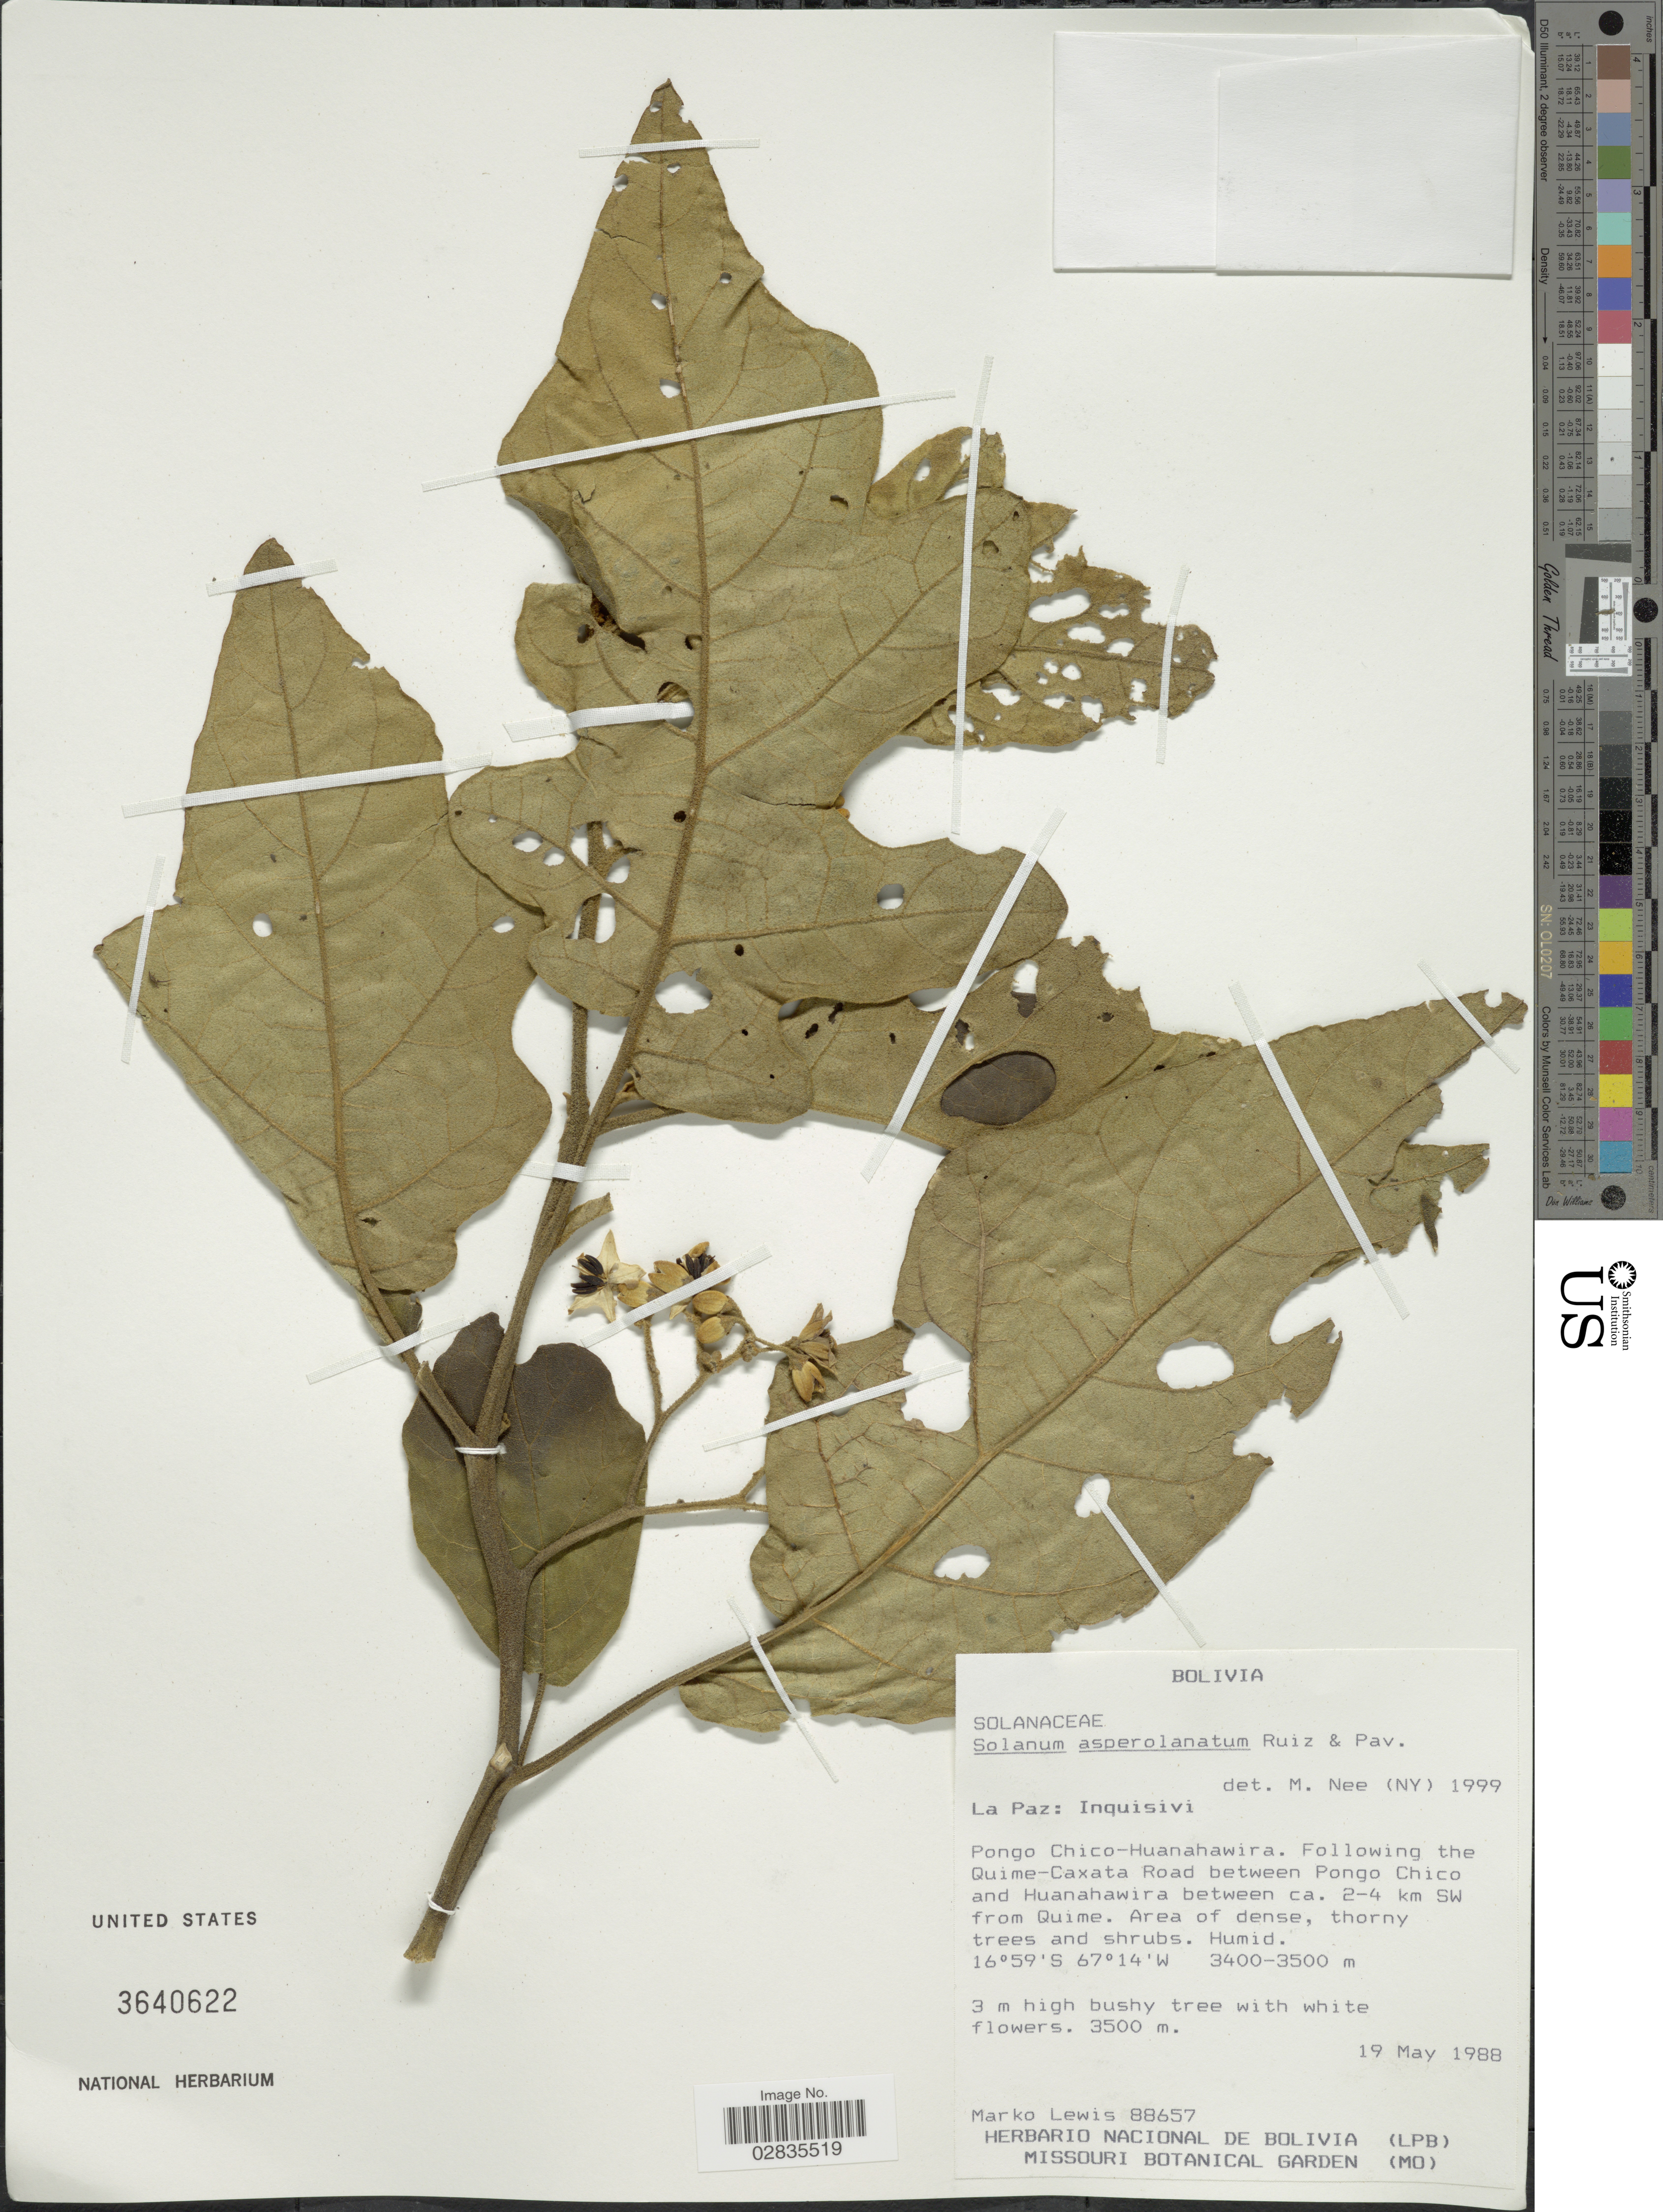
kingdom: Plantae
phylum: Tracheophyta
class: Magnoliopsida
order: Solanales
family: Solanaceae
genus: Solanum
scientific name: Solanum asperolanatum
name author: Ruiz & Pav.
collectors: M. A. Lewis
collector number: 88657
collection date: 1988-05-19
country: Bolivia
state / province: La Paz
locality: Inquisivi, Pongo Chico-Huanahawira, Following the Quime-Caxata Road between Pongo Chico and Huanahawira between ca. 2-4 km SW from Quime.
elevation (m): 3400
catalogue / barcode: US 3640622